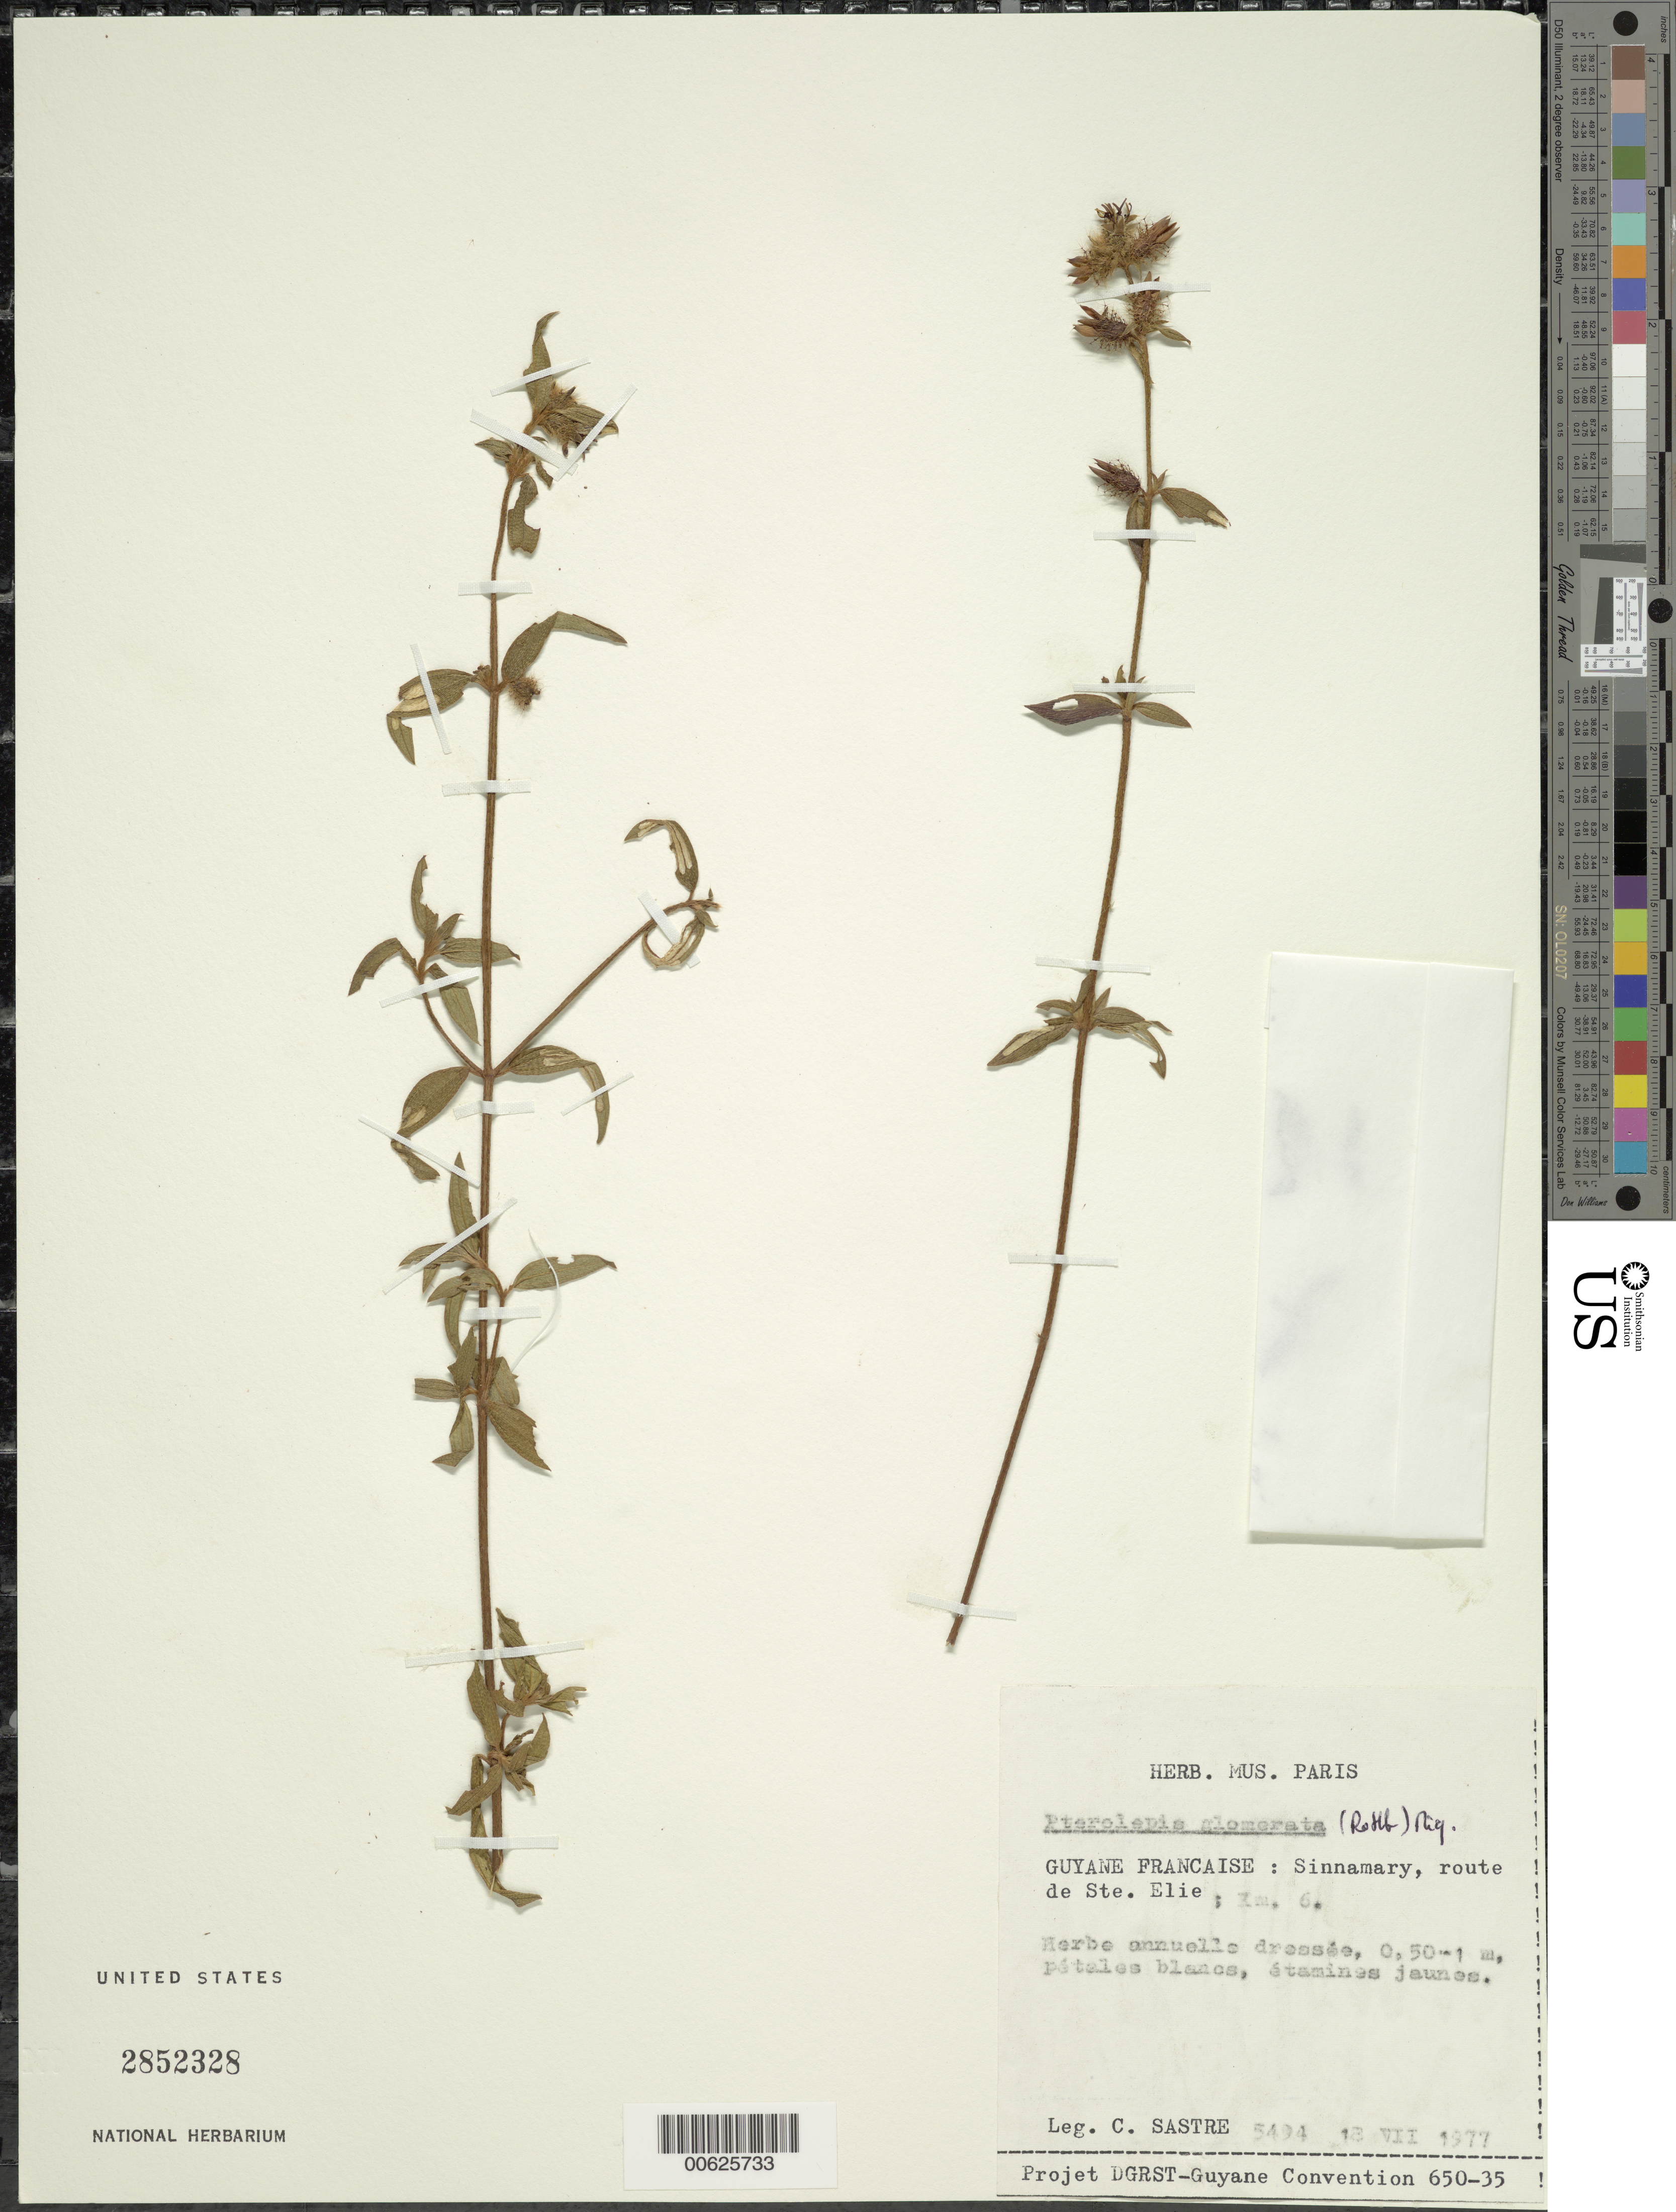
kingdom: Plantae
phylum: Tracheophyta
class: Magnoliopsida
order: Myrtales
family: Melastomataceae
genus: Pterolepis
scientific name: Pterolepis glomerata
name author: (Rottb.) Miq.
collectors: C. H. L. Sastre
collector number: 5494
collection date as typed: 18-Jul-77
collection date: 1977-07-18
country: French Guiana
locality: Sinnamary, Route de Ste. Elie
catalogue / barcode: US 2852328